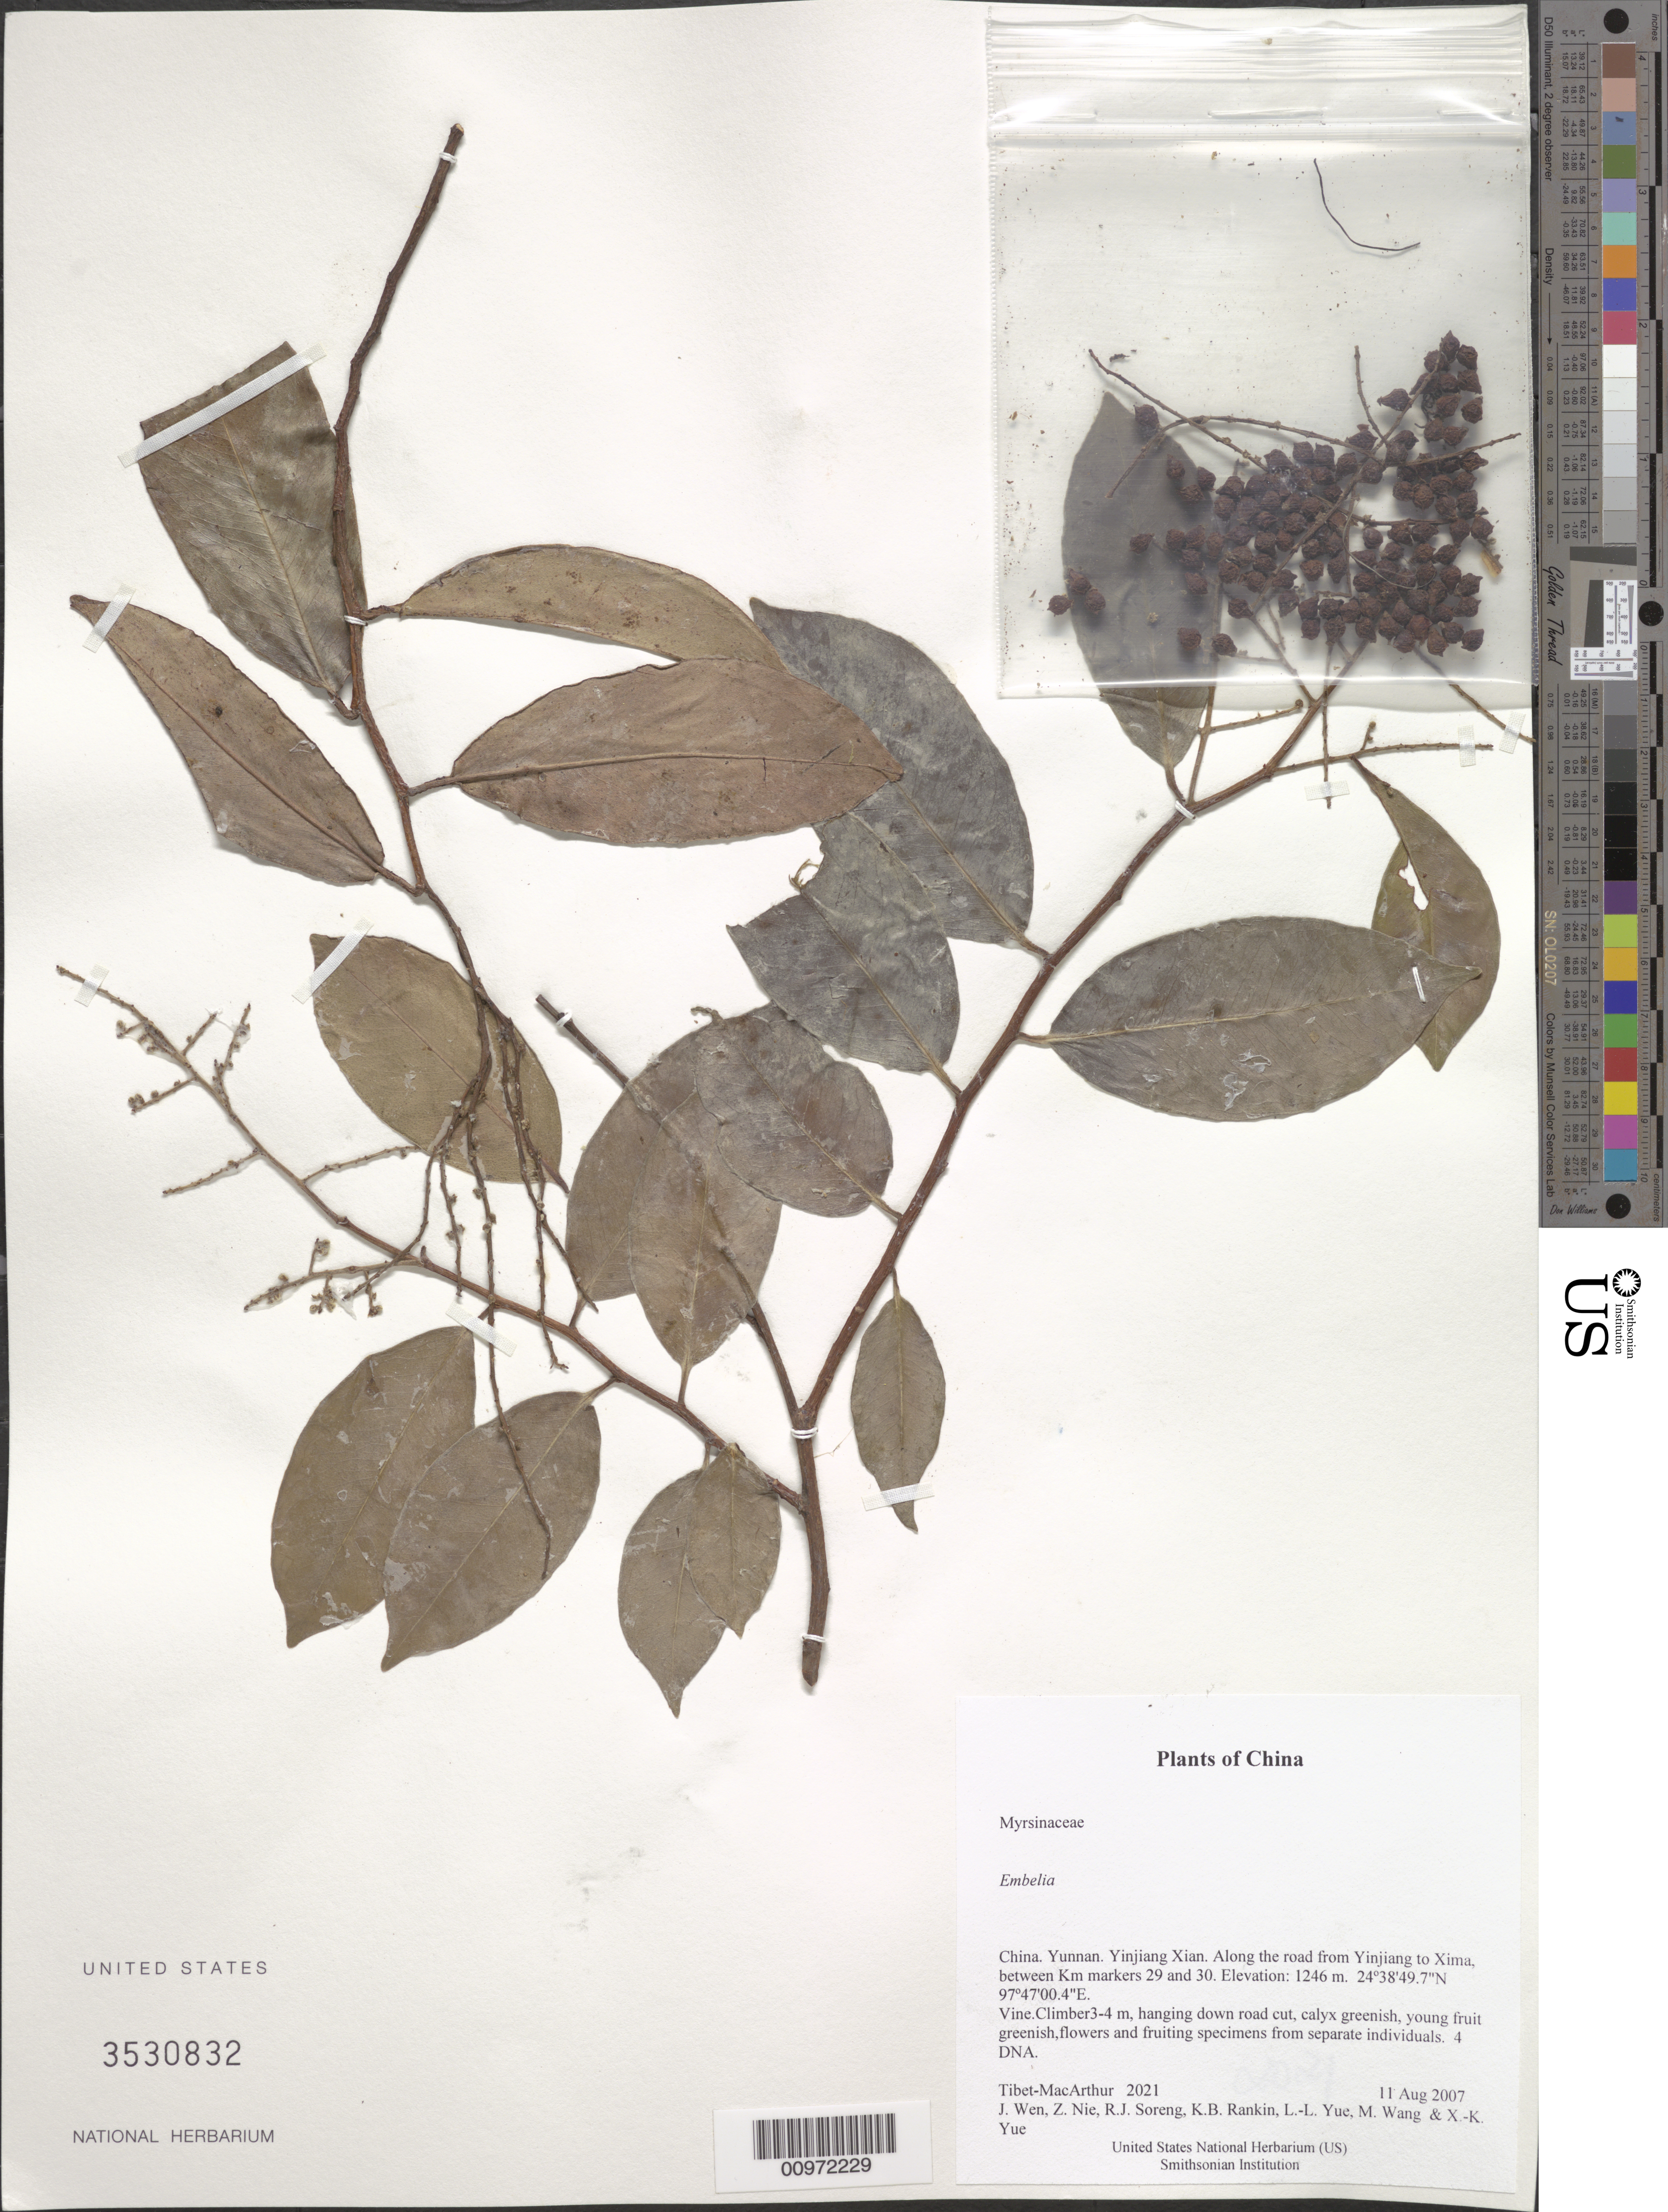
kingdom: Plantae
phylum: Tracheophyta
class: Magnoliopsida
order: Ericales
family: Primulaceae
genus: Embelia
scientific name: Embelia sp.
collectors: Tibet-MacArthur, J. Wen, Z. Nie, R. J. Soreng, K. Rankin, L. Yue, M. Wang & X. Yue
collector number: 2021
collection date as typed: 11 Aug 2007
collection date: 2007-08-11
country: China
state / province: Yunnan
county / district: Yinjiang Xian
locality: Along the road from Yinjiang to Xima, between Km markers 29 and 30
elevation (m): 1246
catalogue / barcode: US 3530832